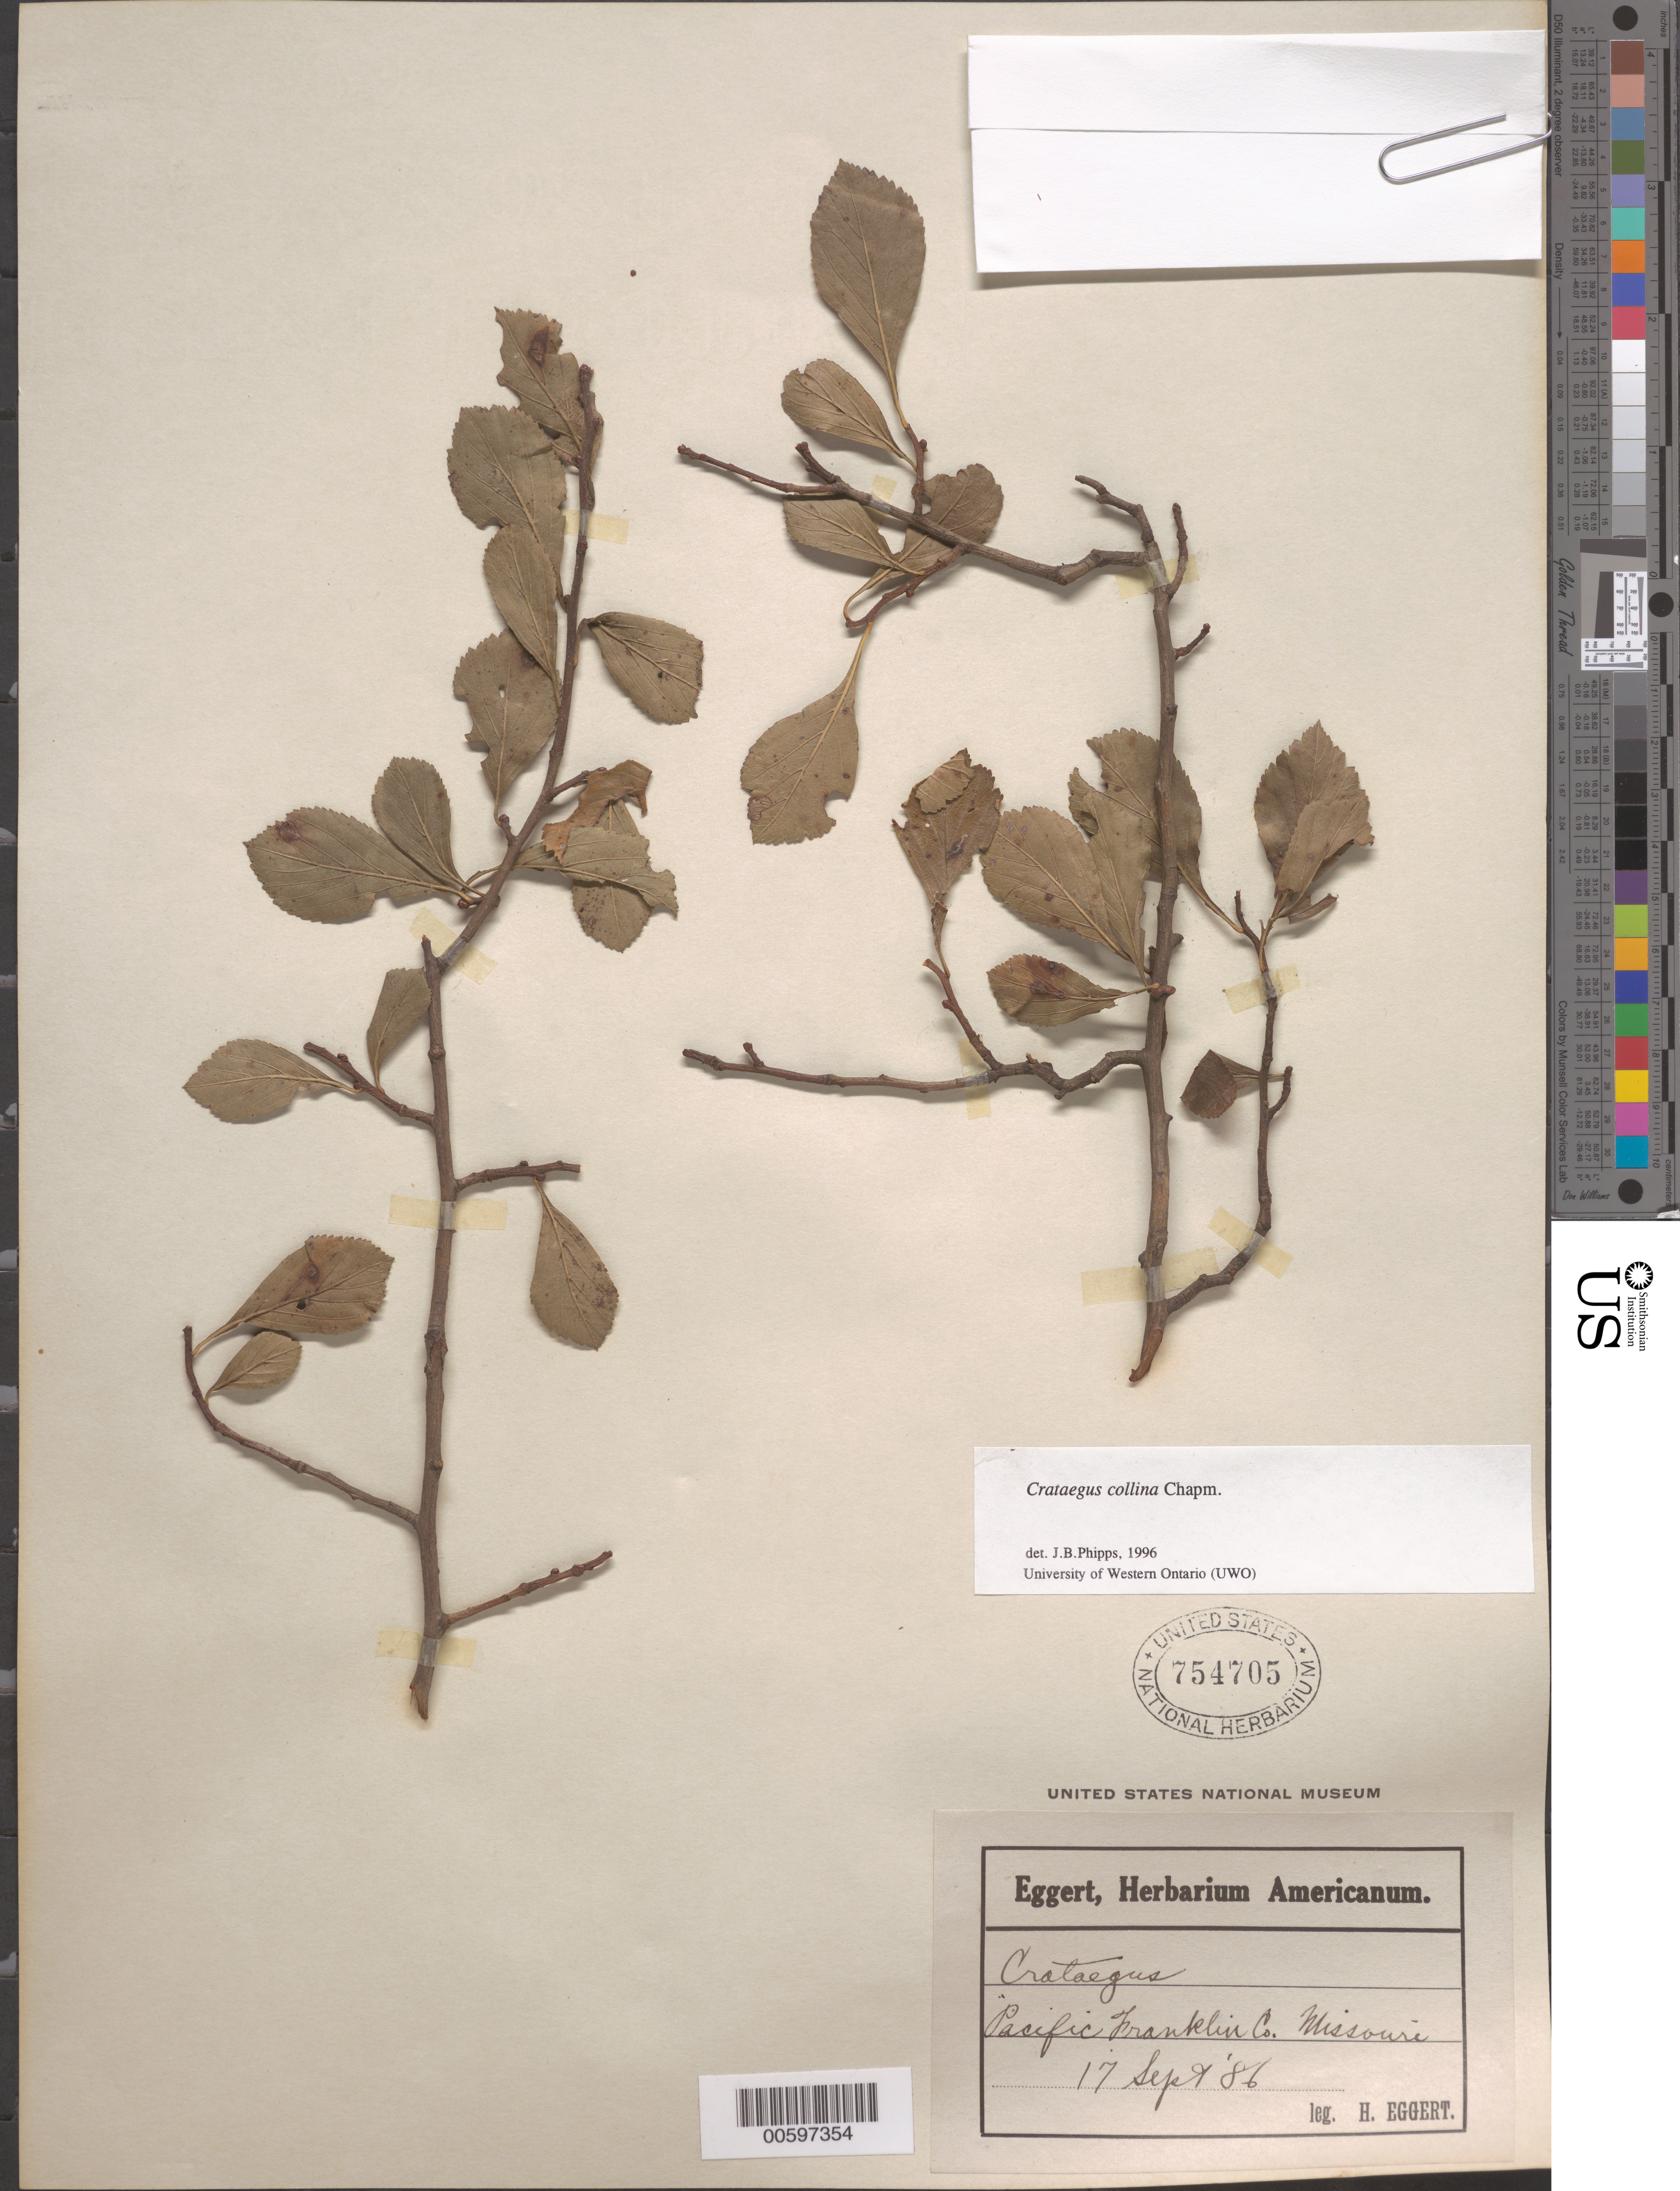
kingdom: Plantae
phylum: Tracheophyta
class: Magnoliopsida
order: Rosales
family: Rosaceae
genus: Crataegus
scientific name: Crataegus collina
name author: Chapm.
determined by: Phipps, James B., (UWO), University of Western Ontario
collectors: H. Eggert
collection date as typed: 17 Sep 1886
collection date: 1886-09-17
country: United States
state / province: Missouri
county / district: Franklin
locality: Pacific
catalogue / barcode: US 754705